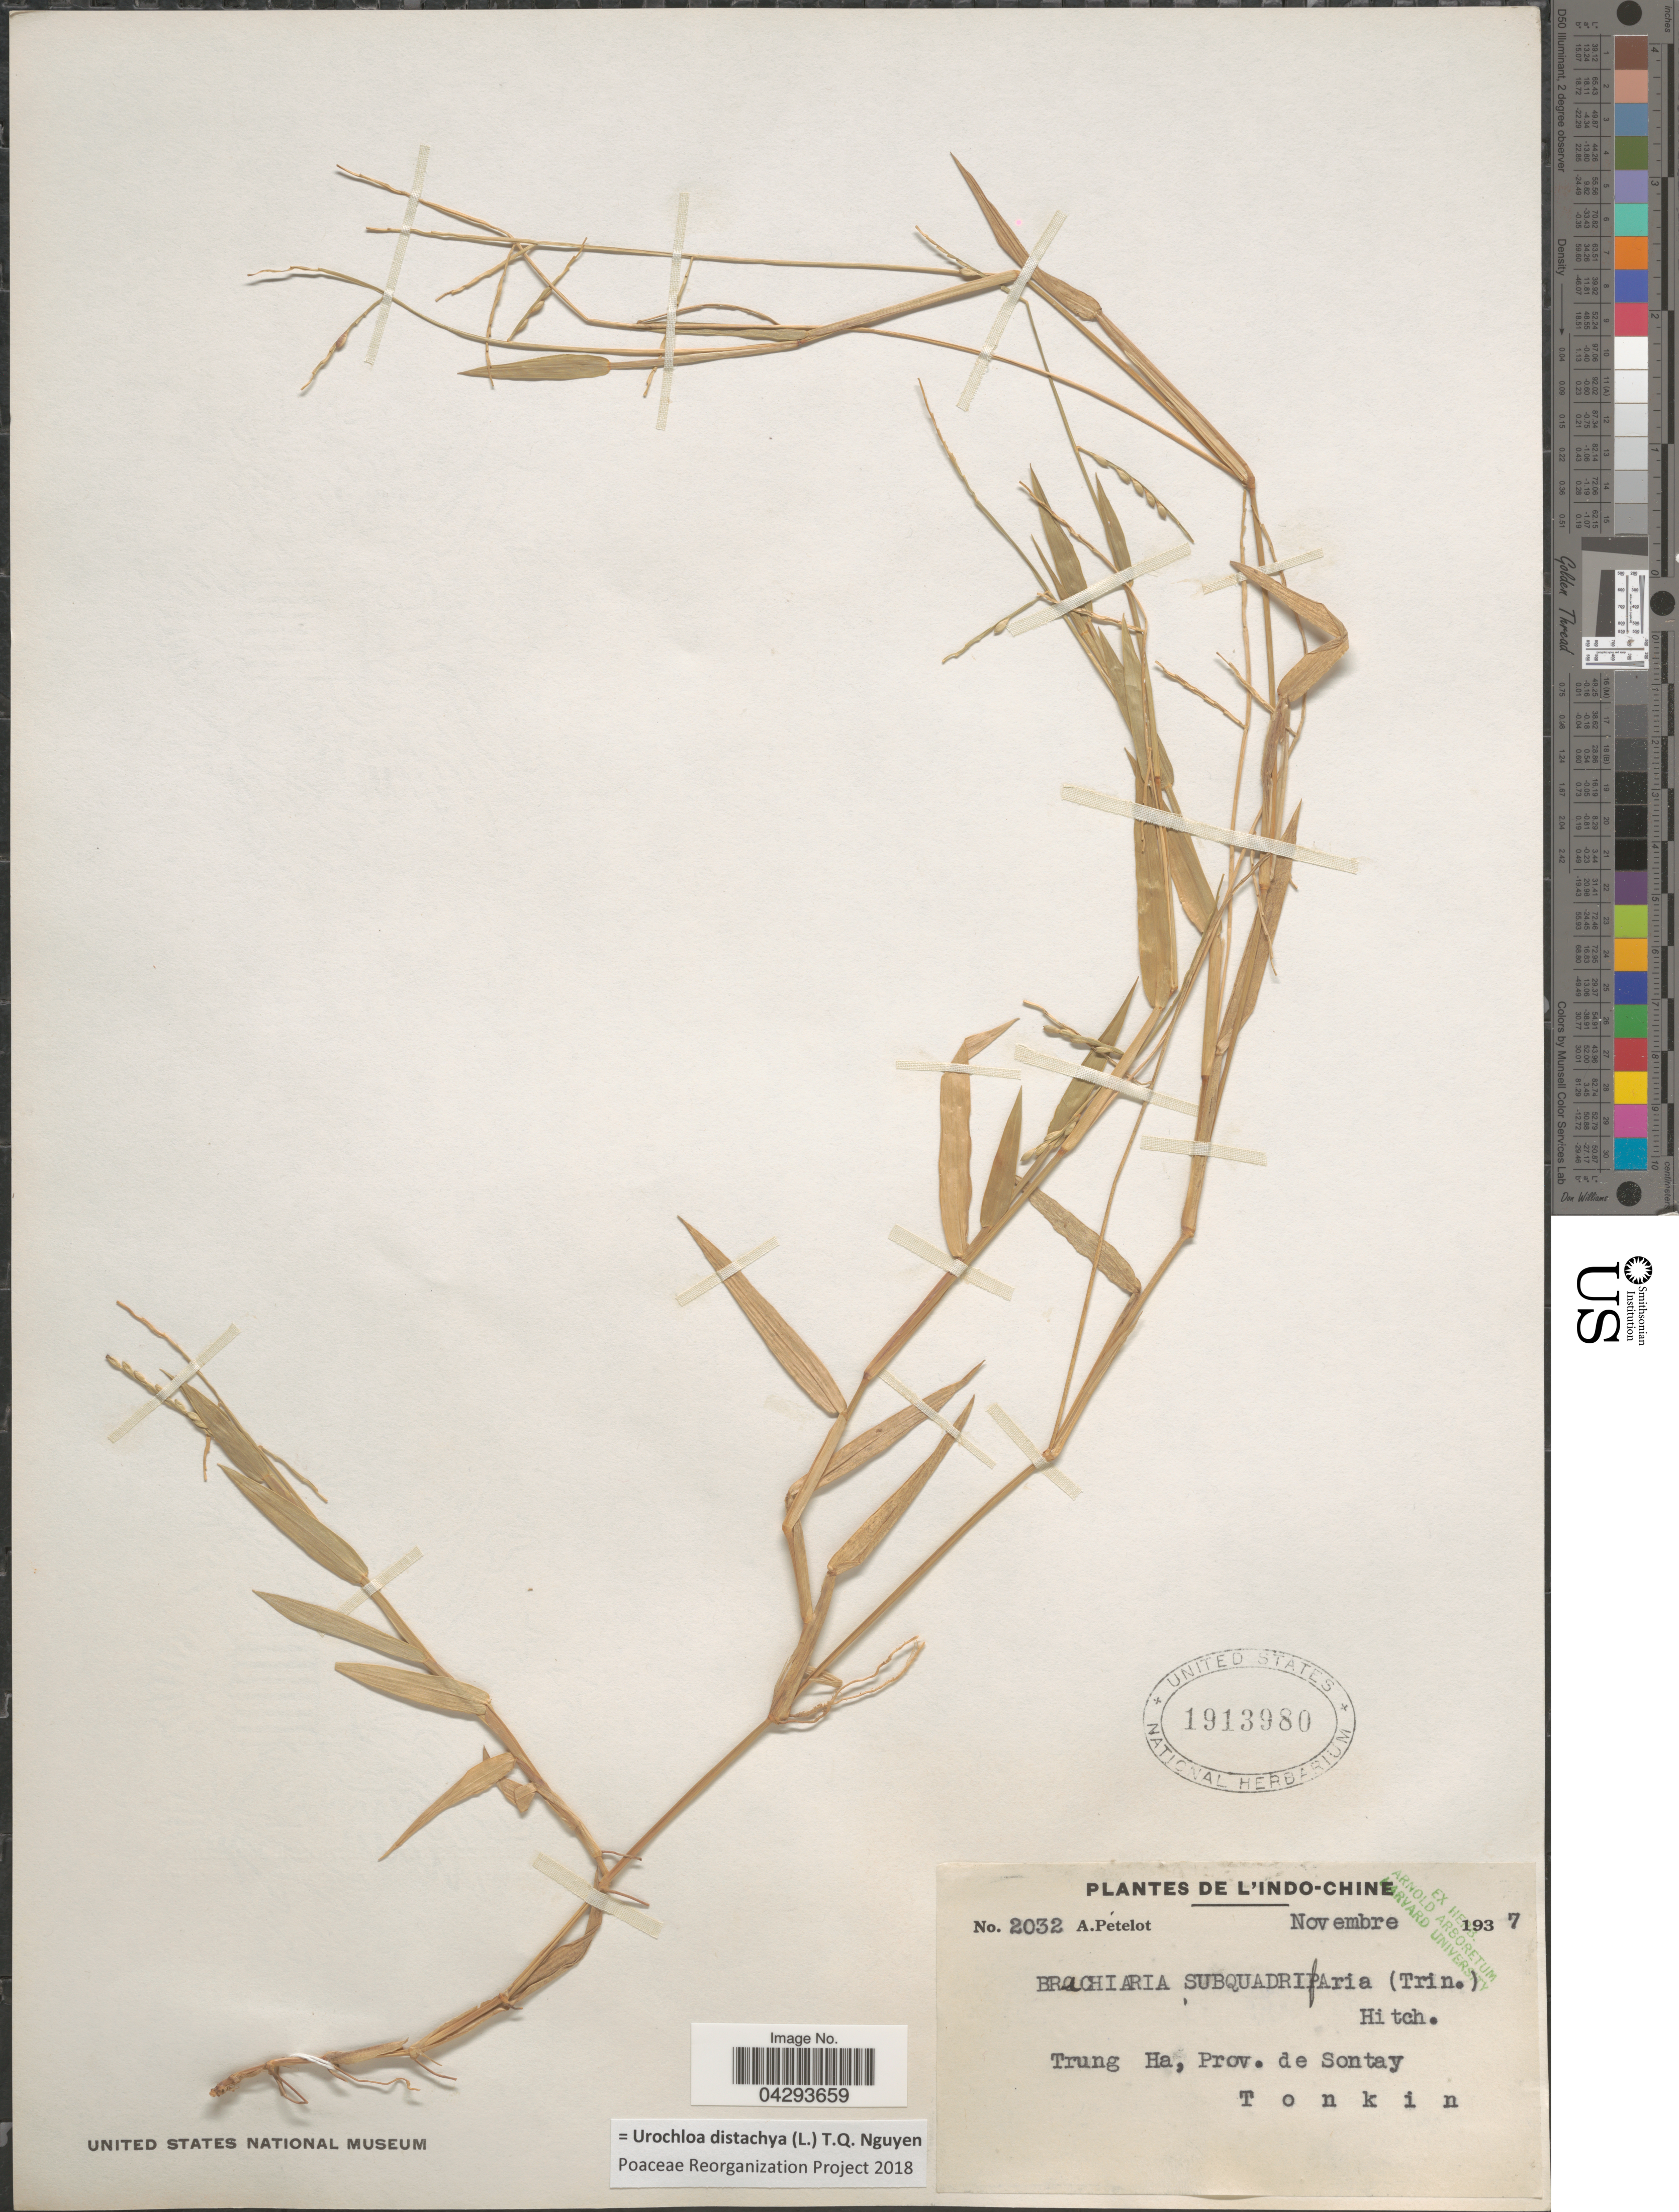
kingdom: Plantae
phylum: Tracheophyta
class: Liliopsida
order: Poales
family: Poaceae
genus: Urochloa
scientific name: Urochloa distachya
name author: (L.) T.Q. Nguyen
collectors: A. Petelot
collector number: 2032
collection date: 1937-11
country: Vietnam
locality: Trung Ha, Prov. de Sontay. Tonkin.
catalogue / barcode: US 1913980